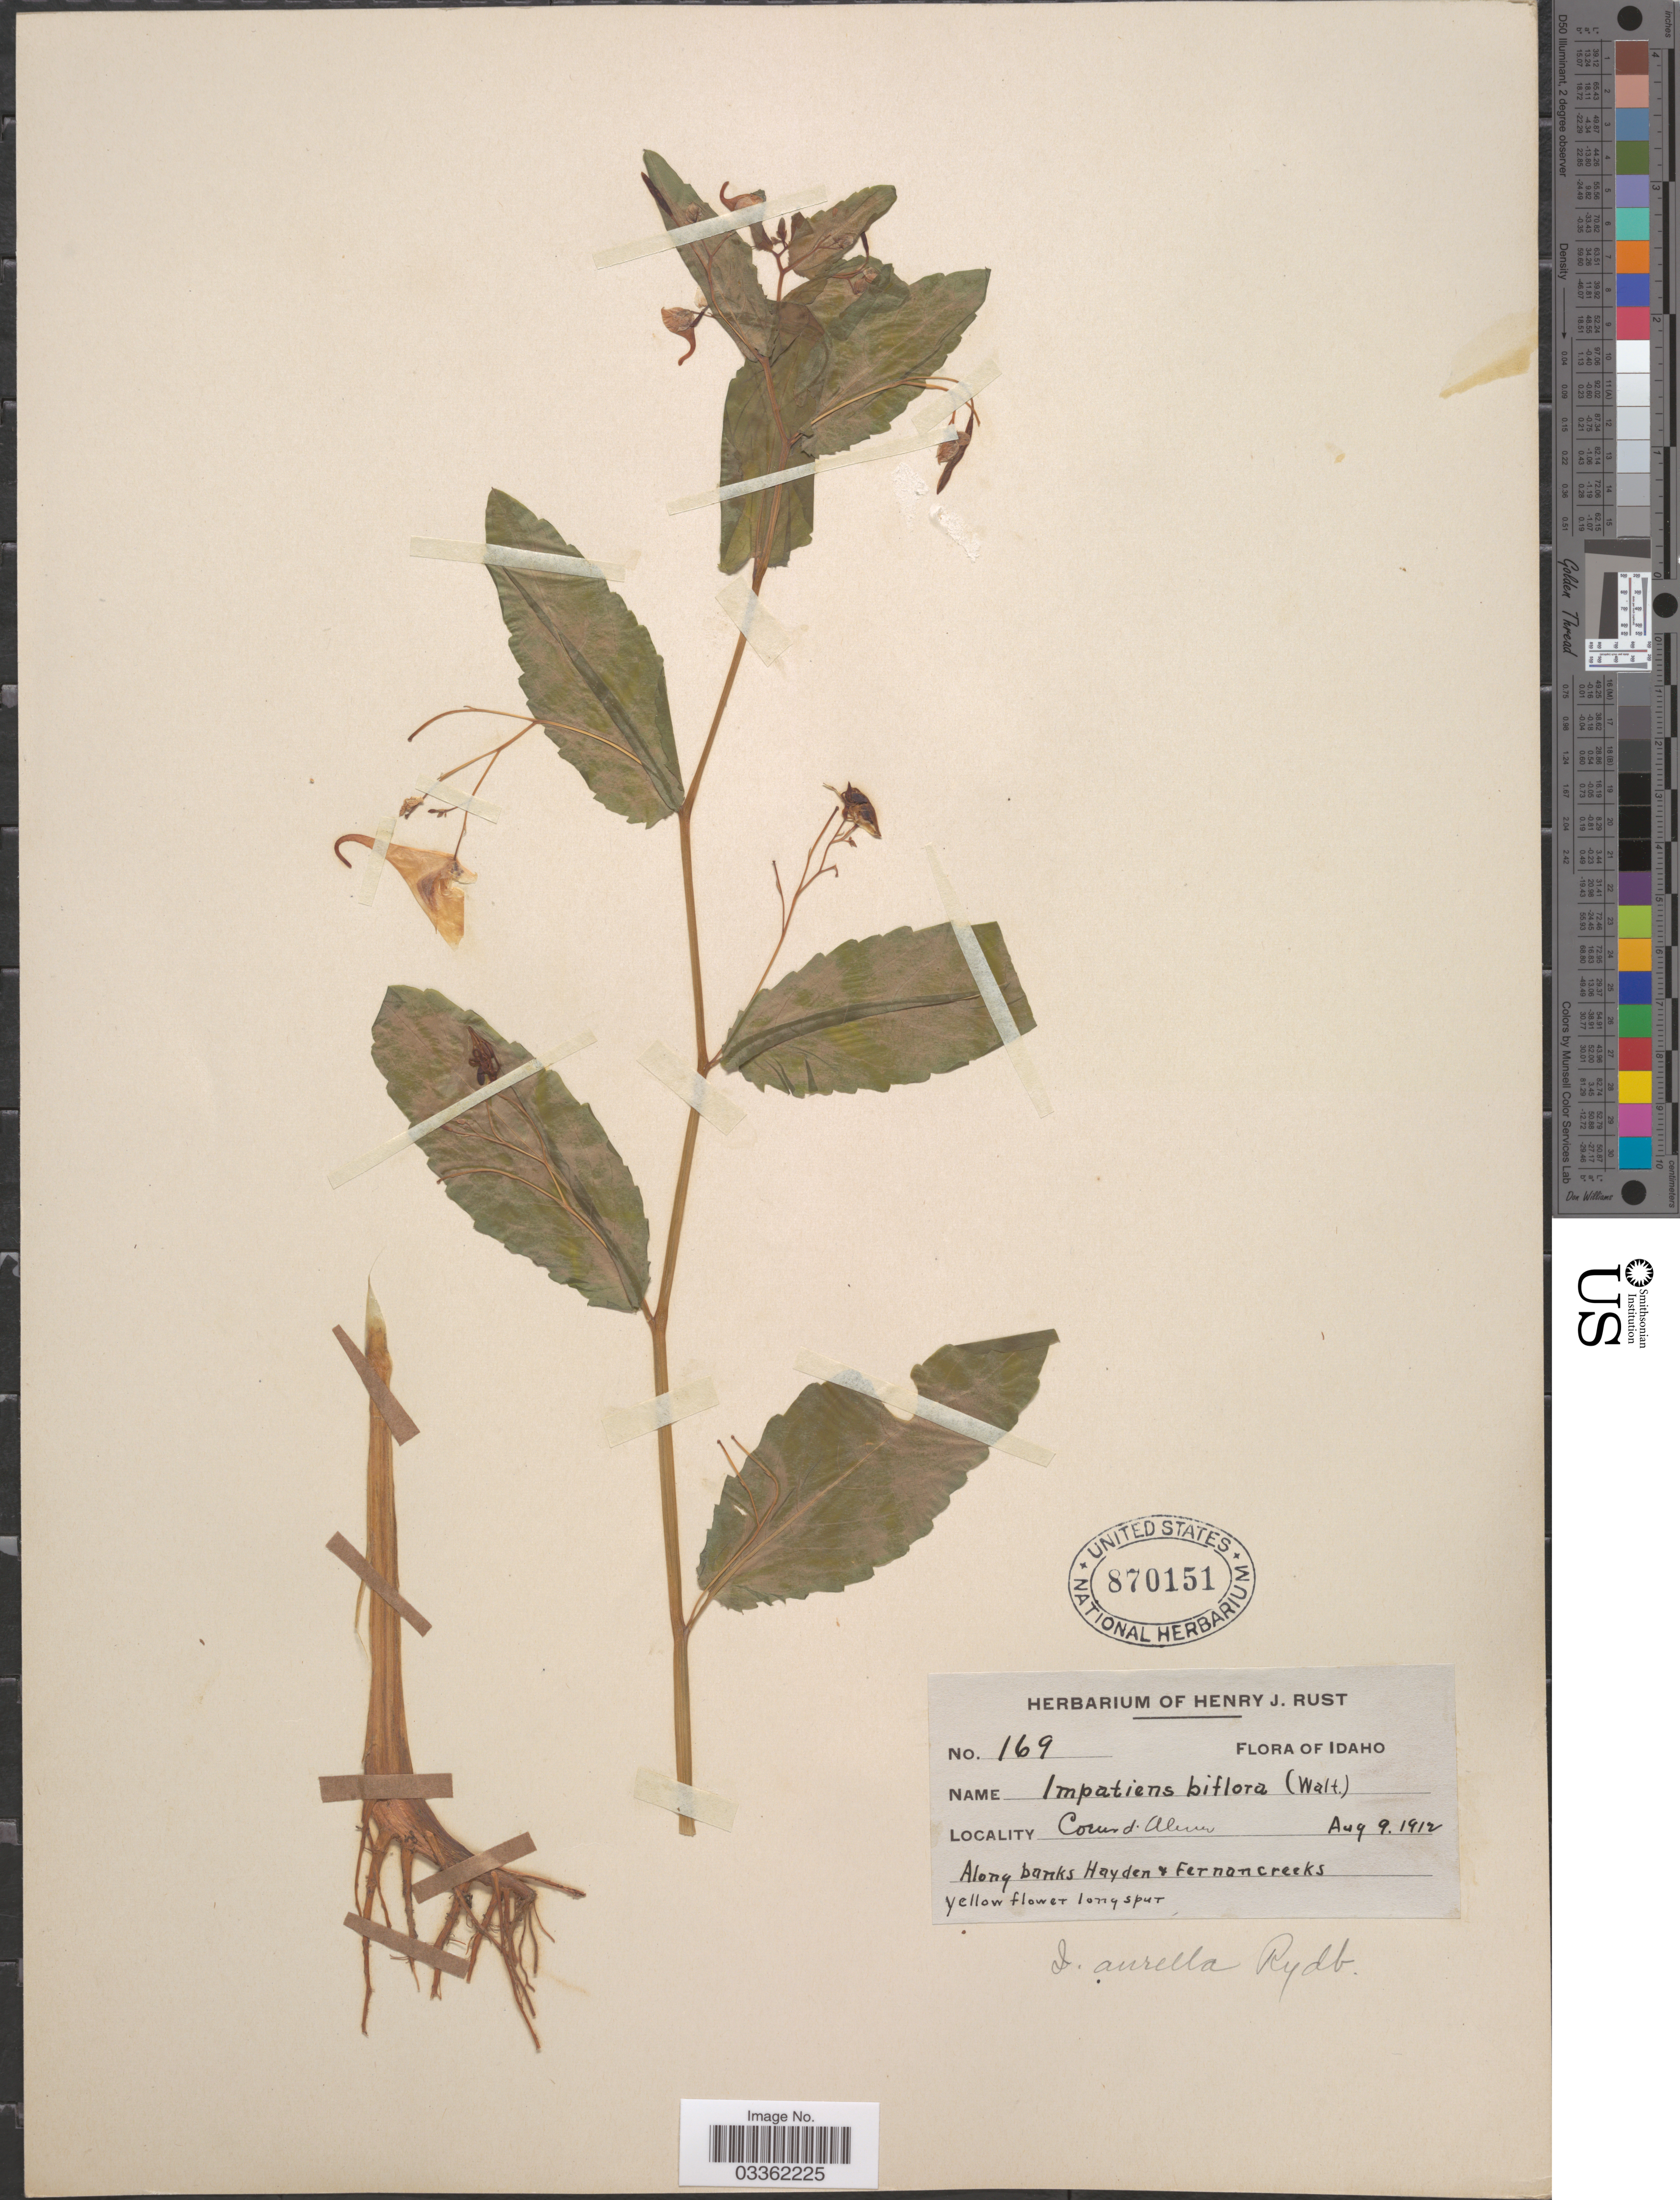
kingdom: Plantae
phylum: Tracheophyta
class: Magnoliopsida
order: Ericales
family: Balsaminaceae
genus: Impatiens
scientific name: Impatiens acaulis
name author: Arn.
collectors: ex herb. Henry J. Rust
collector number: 169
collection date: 1912-08-09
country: United States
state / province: Idaho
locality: Coeur d'Alene, Along banks Hayden & Fernan creeks.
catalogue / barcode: US 870151